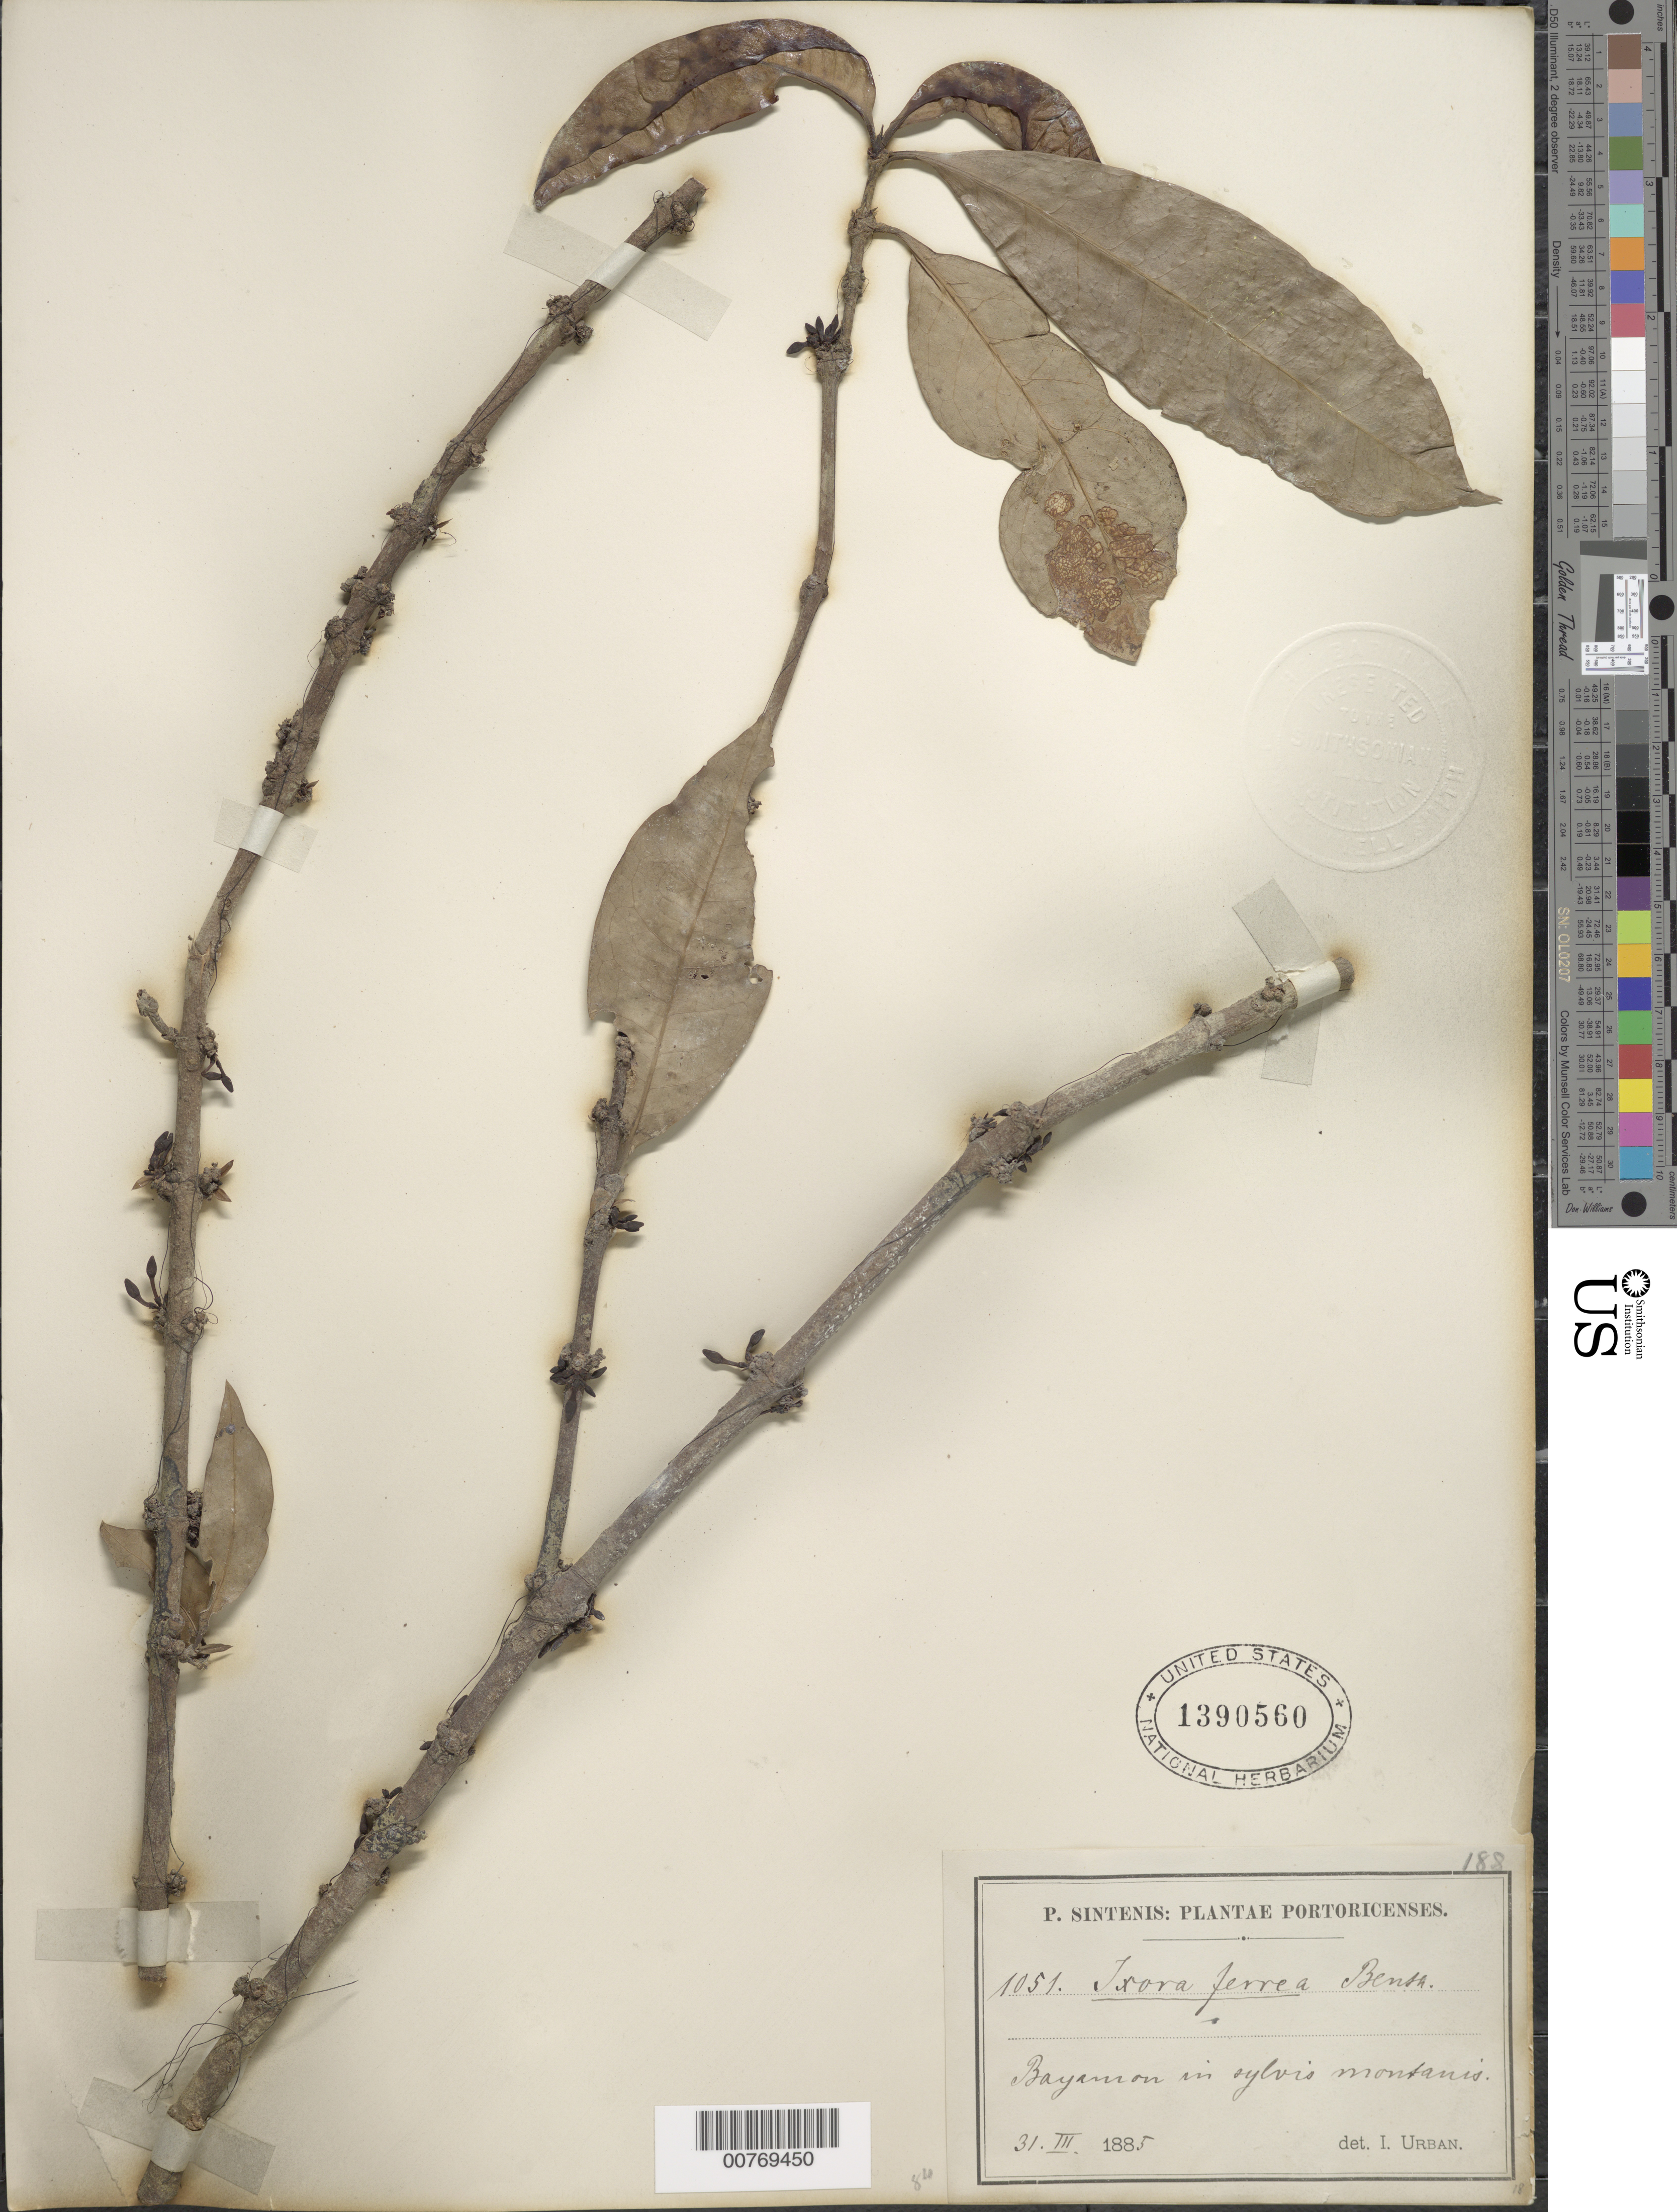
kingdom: Plantae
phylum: Tracheophyta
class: Magnoliopsida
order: Gentianales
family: Rubiaceae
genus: Ixora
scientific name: Ixora ferrea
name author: (Jacq.) Benth.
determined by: Urban, Ignatz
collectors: P. Sintenis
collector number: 1051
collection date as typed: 31 Mar 1885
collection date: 1885-03-31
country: Puerto Rico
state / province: Bayamón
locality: Bayamon in sylvis montanis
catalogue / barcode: US 1390560